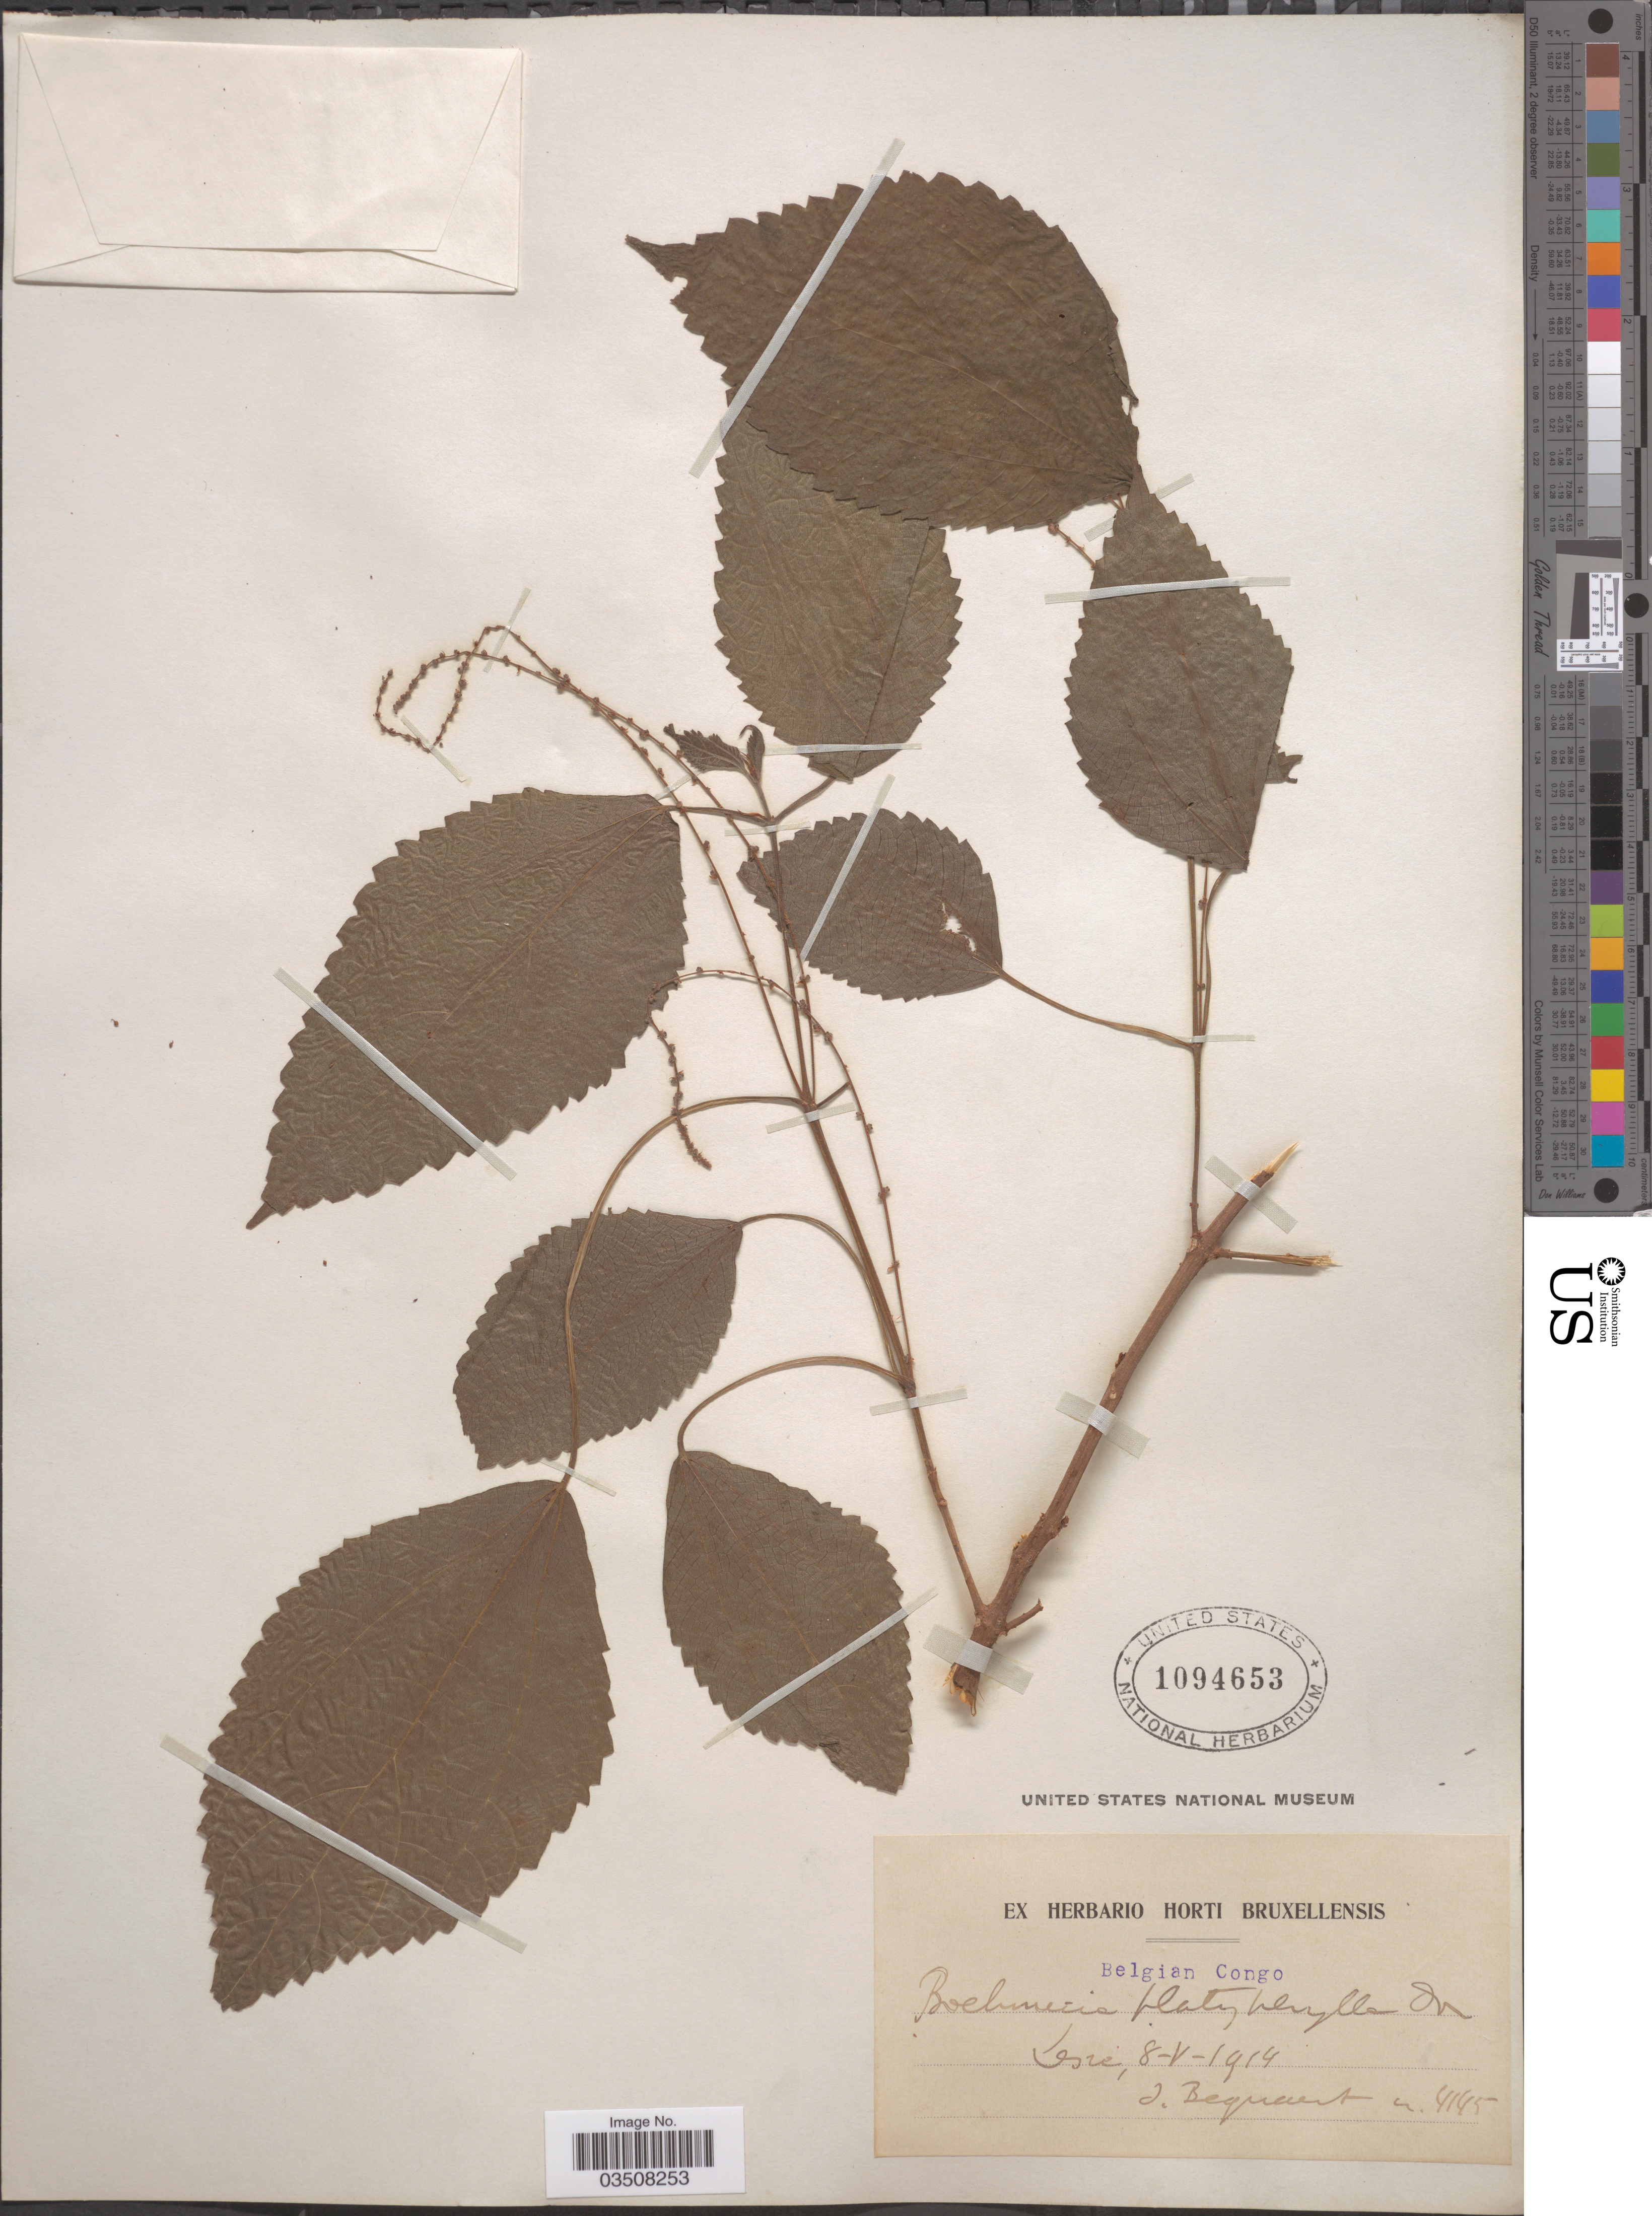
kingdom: Plantae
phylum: Tracheophyta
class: Magnoliopsida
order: Rosales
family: Urticaceae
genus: Boehmeria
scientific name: Boehmeria platyphylla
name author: G. Don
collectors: J. Bequaert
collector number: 4145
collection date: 1914-05-08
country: Congo, Democratic Republic of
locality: Belgian Congo. Isre [interpreted].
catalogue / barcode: US 1094653